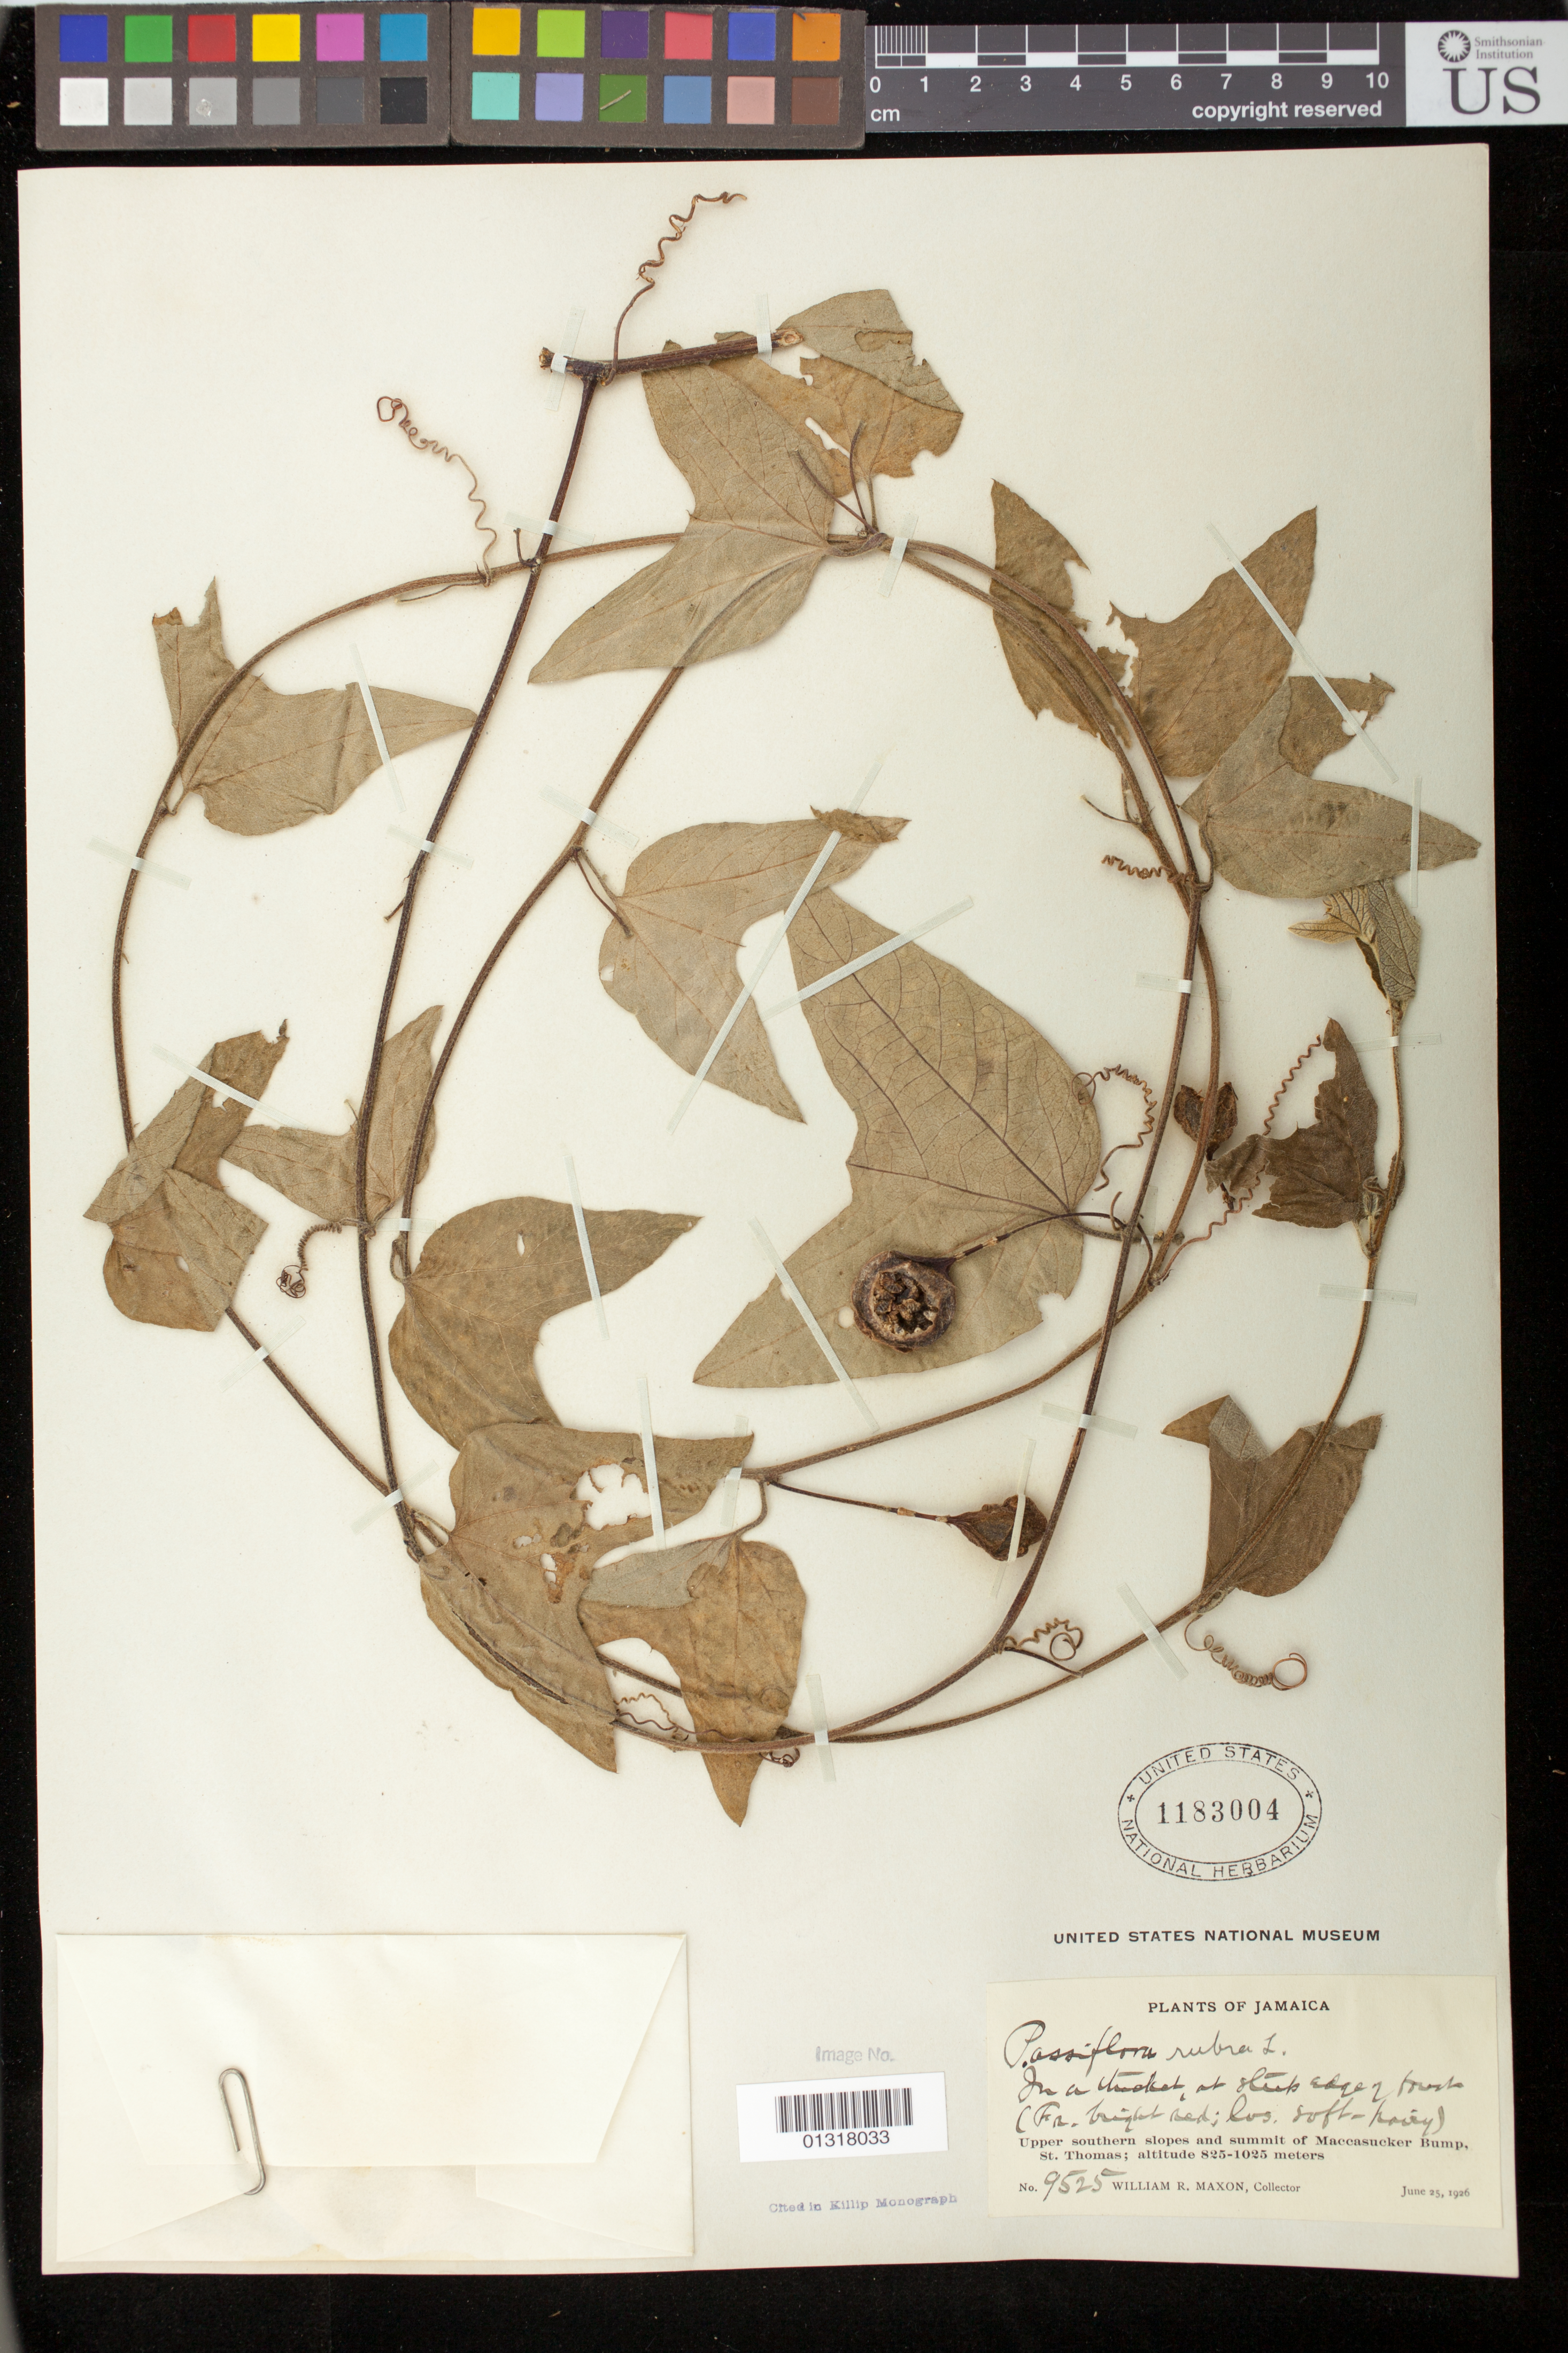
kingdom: Plantae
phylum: Tracheophyta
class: Magnoliopsida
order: Malpighiales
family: Passifloraceae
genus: Passiflora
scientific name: Passiflora rubra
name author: L.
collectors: W. R. Maxon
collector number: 9525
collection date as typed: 25 Jun 1926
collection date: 1926-06-25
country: Jamaica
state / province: Saint Thomas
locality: Upper southern slopes and summit of Maccasucker Bump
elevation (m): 825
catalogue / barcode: US 1183004